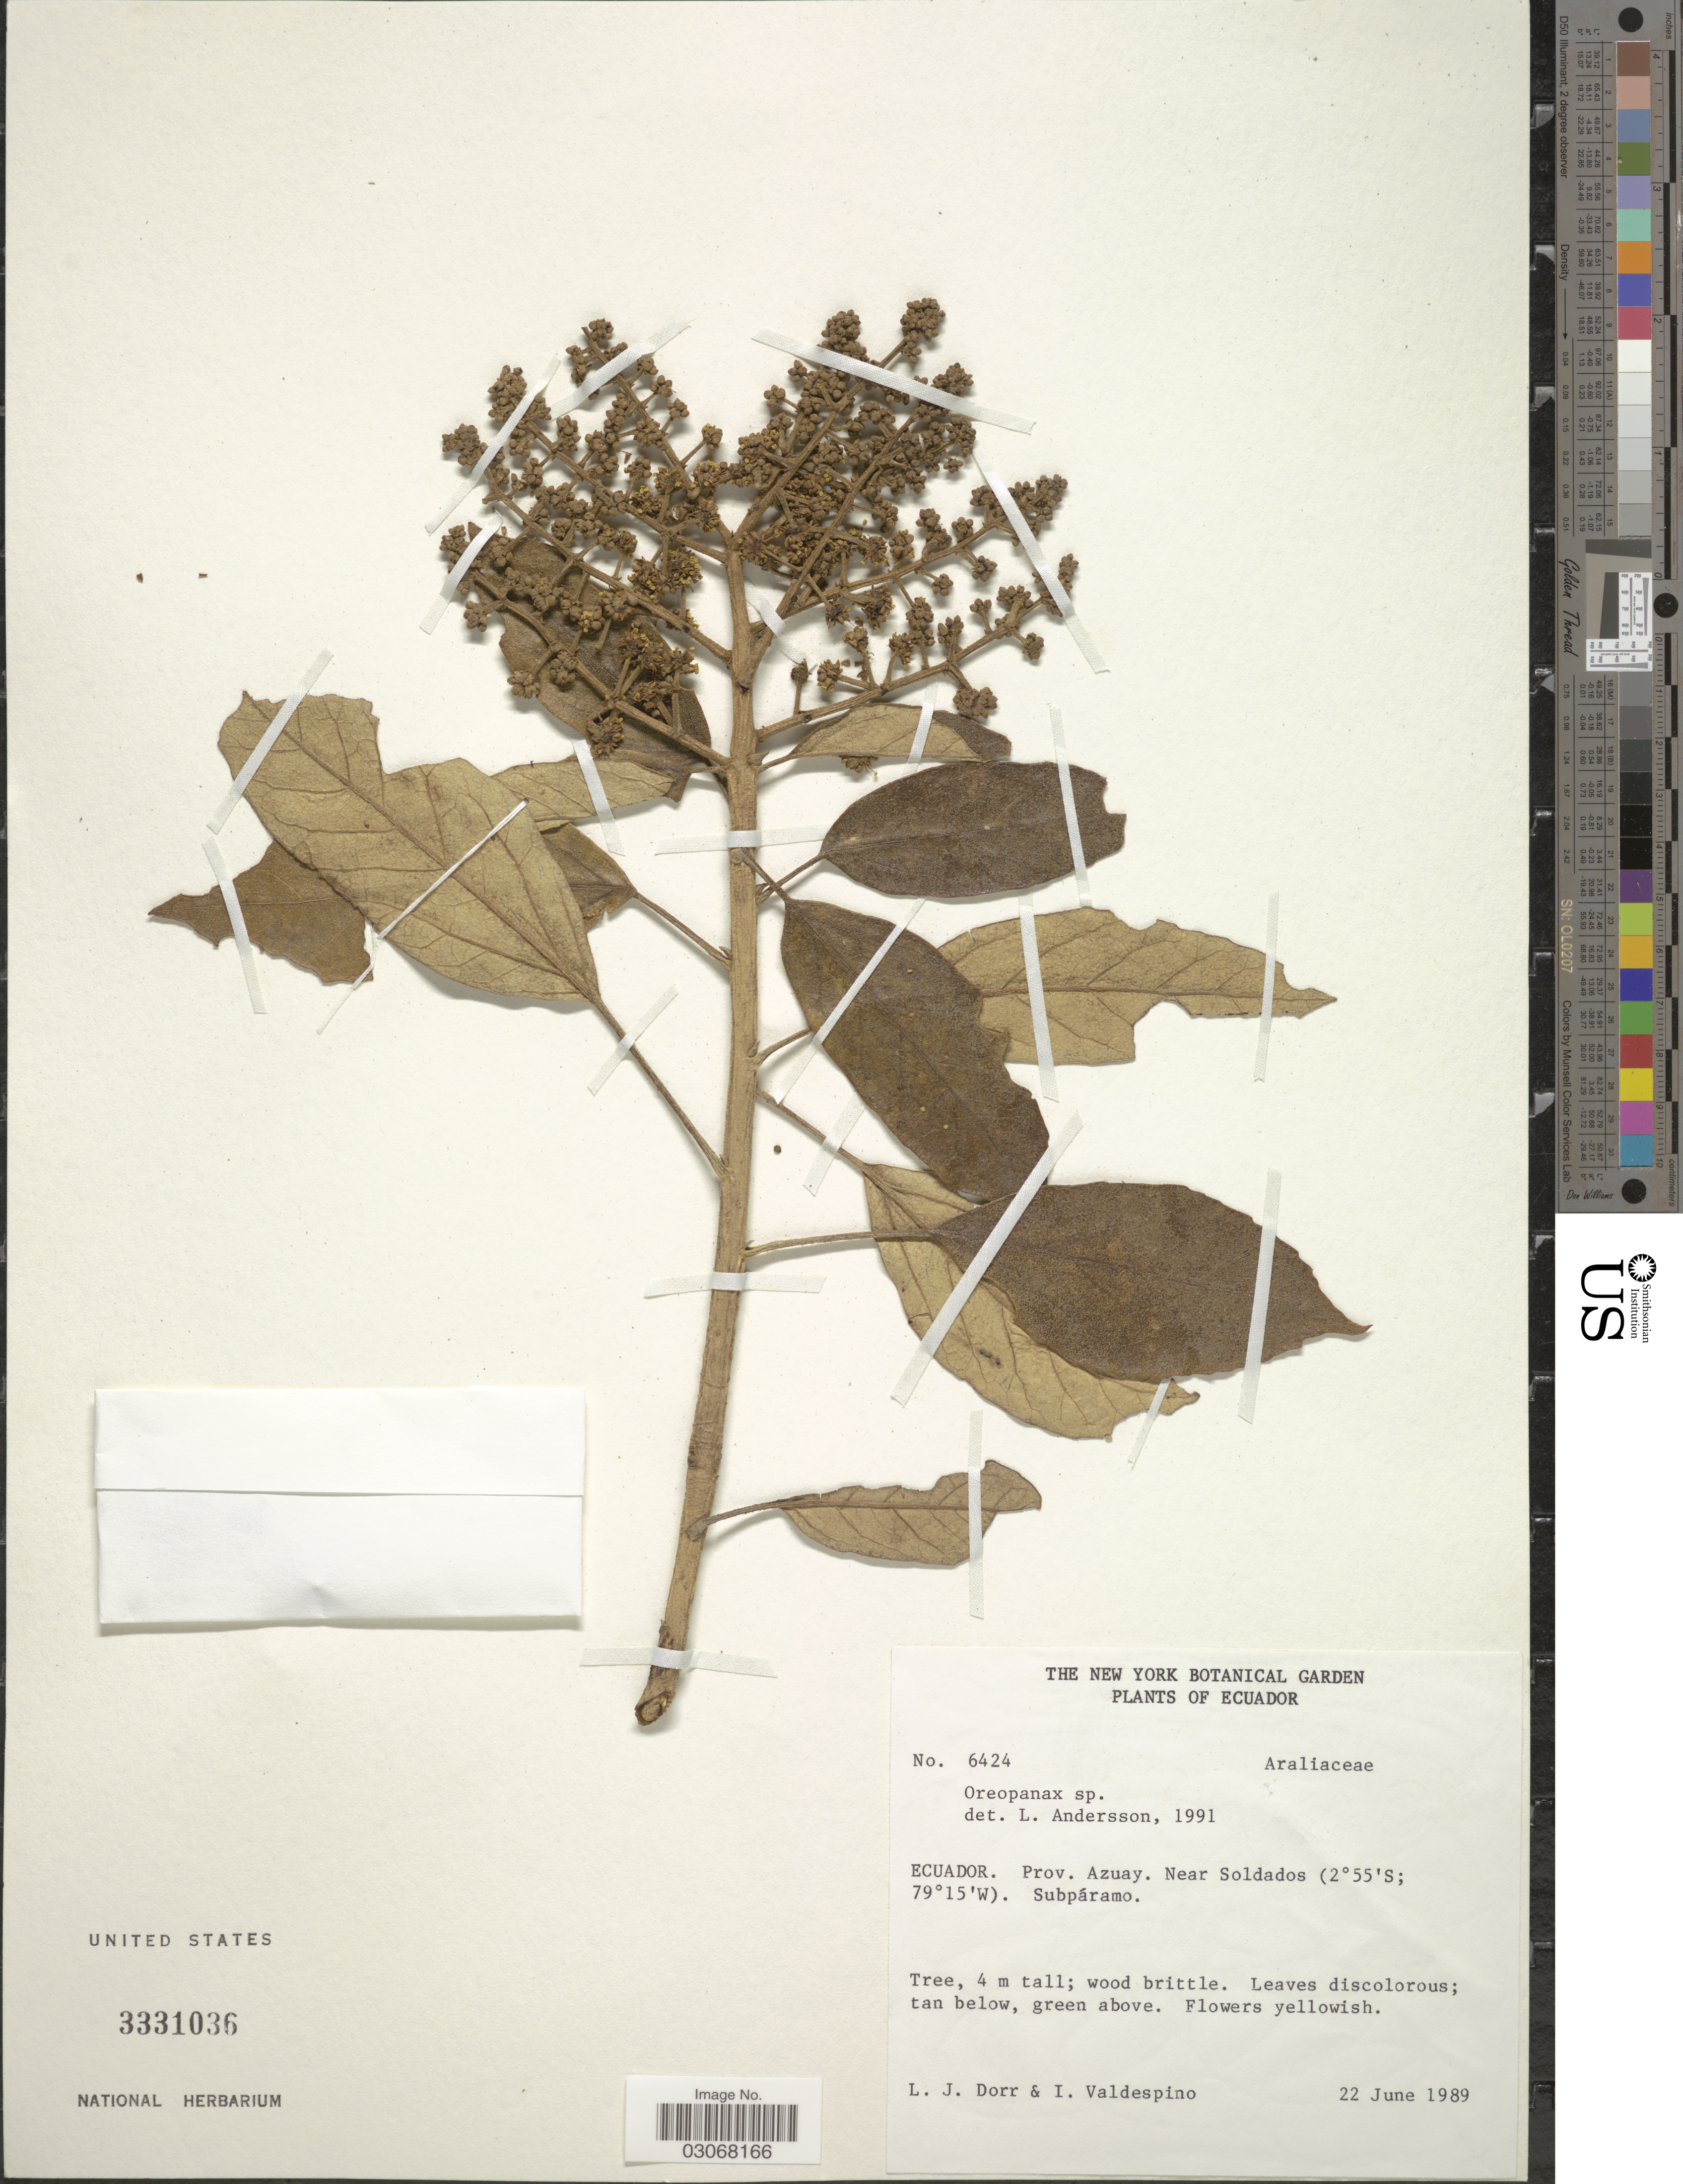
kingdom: Plantae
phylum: Tracheophyta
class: Magnoliopsida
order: Apiales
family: Araliaceae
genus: Oreopanax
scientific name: Oreopanax sp.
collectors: L. J. Dorr & I. Valdespino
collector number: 6424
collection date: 1989-06-22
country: Ecuador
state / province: Azuay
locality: Prov. Azuay. Near Soldados.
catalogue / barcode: US 3331036